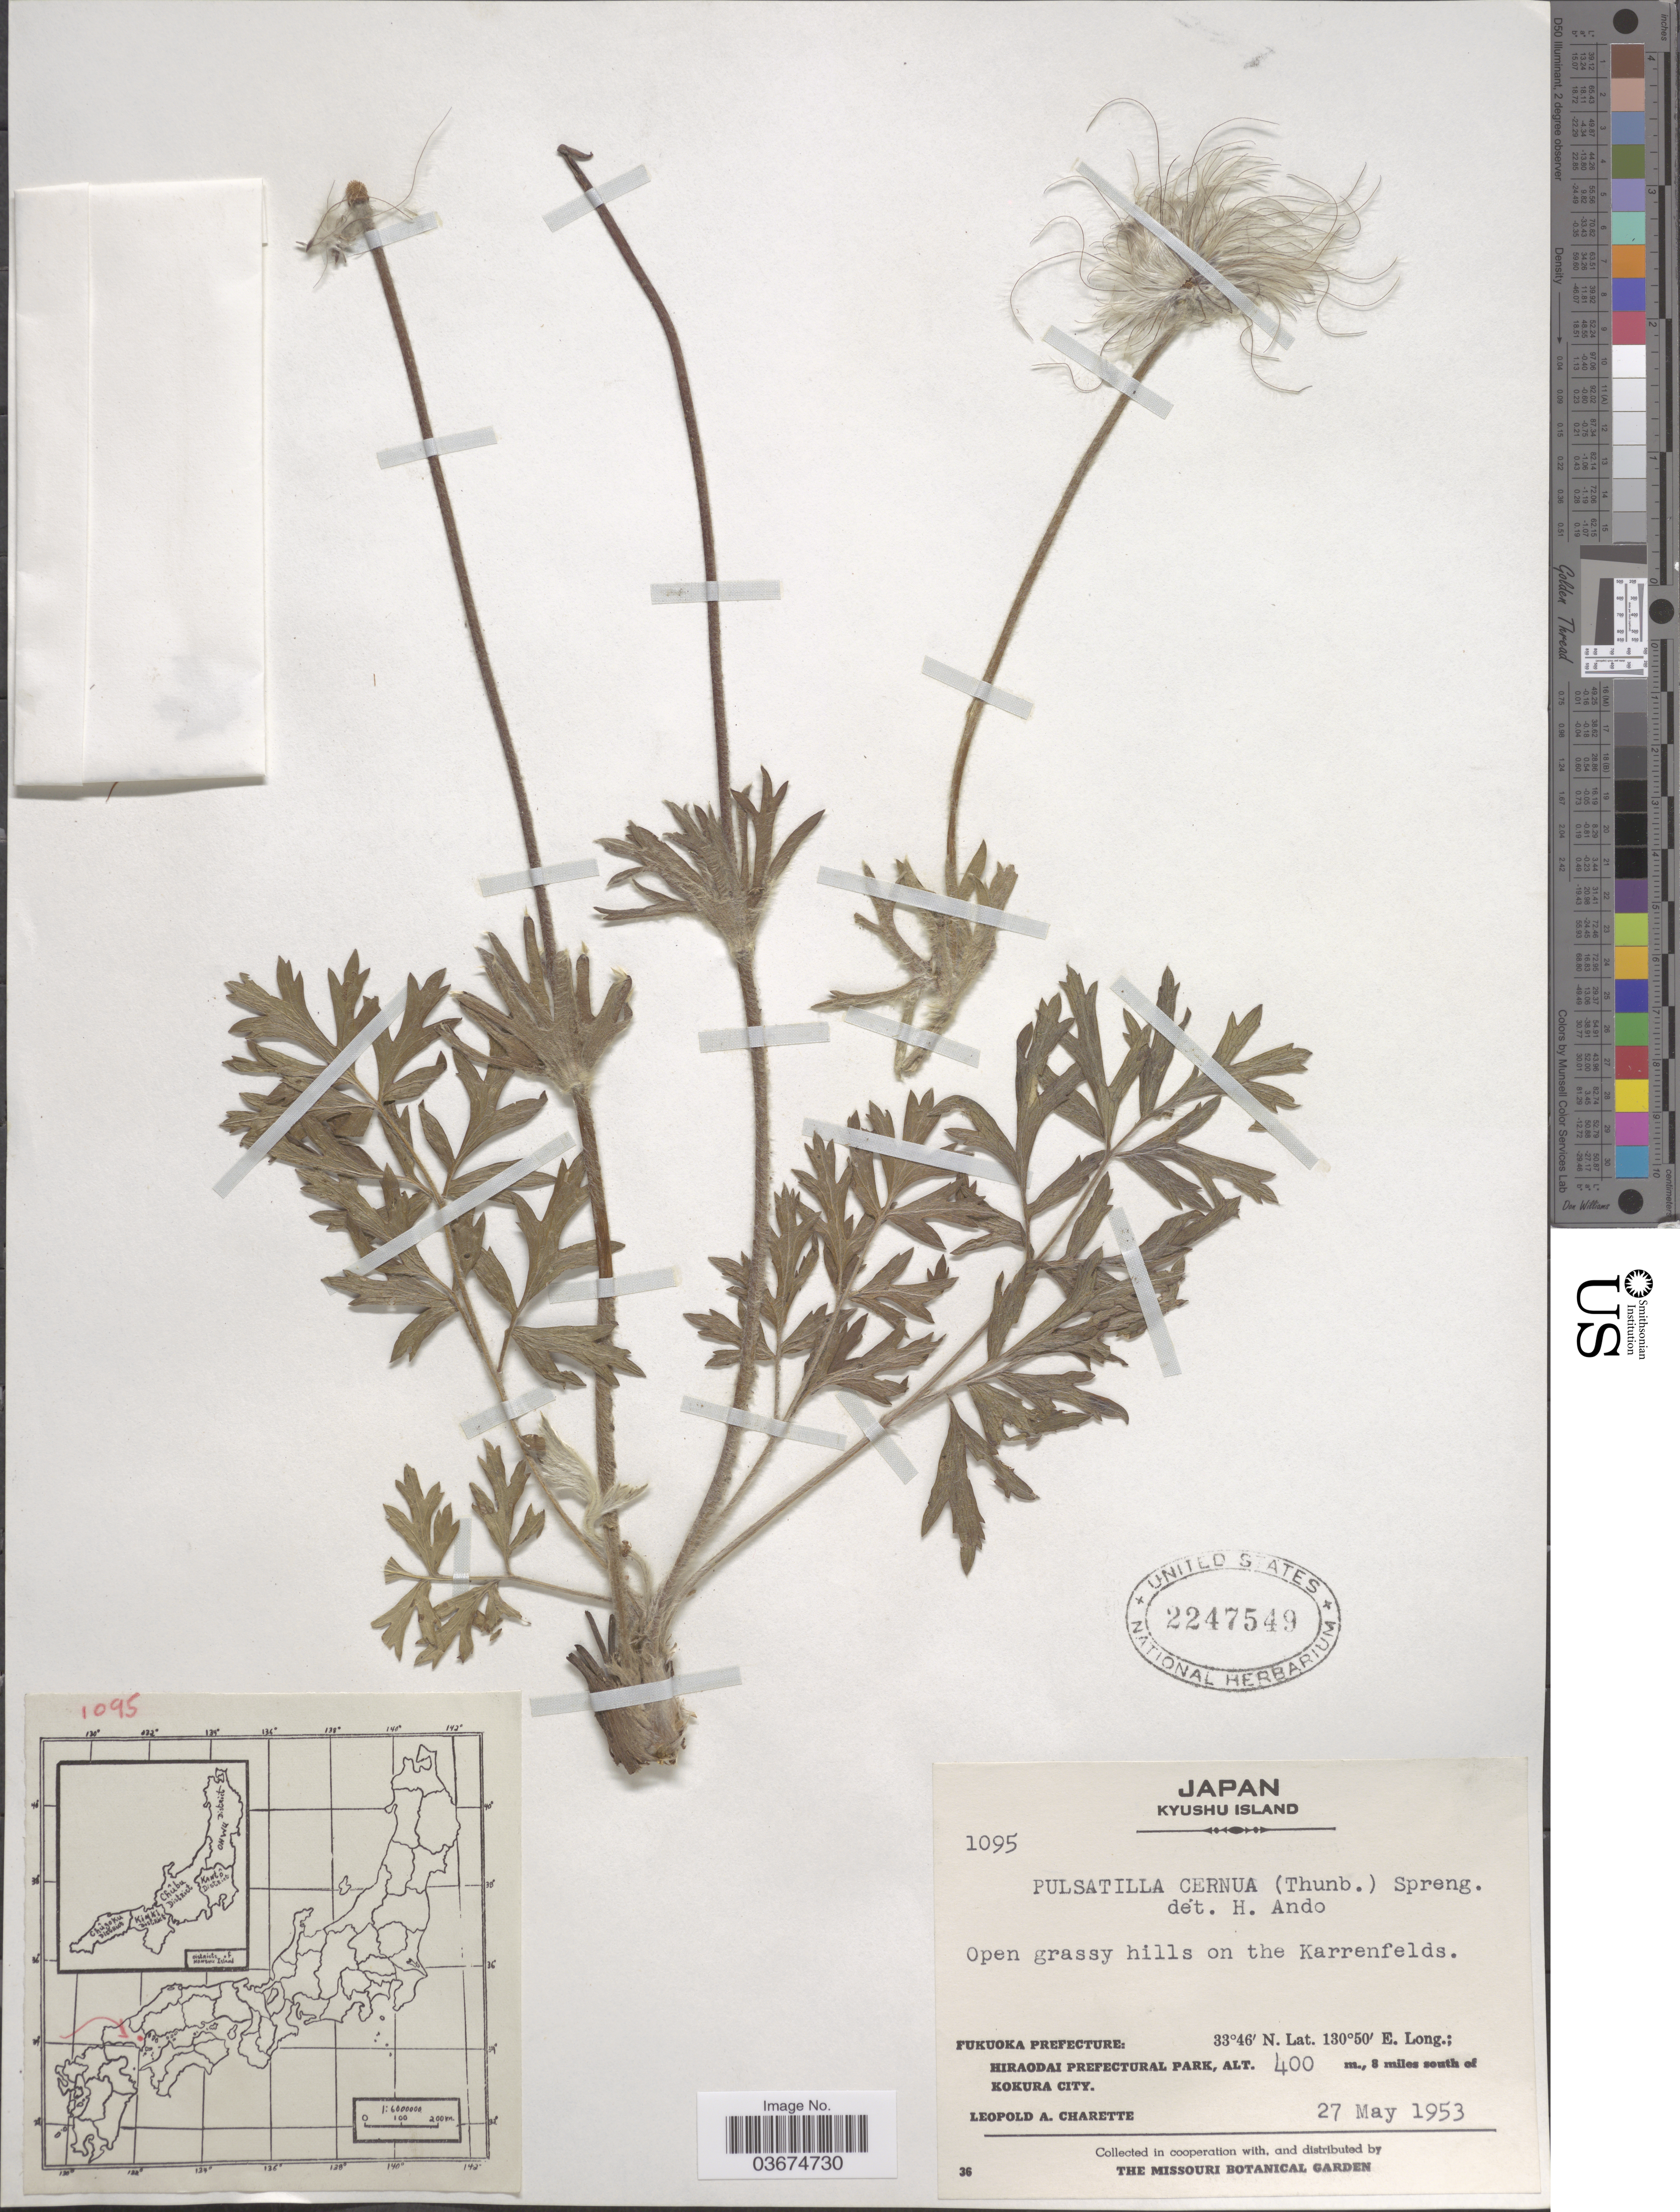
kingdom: Plantae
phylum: Tracheophyta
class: Magnoliopsida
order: Ranunculales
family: Ranunculaceae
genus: Pulsatilla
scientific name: Pulsatilla cernua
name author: (Thunb.) Bercht. & J. Presl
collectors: L. A. Charette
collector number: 1095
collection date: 1953-05-27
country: Japan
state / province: Hukuoka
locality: Kyushu Island. Open grassy hills on the Karrenfelds. Fukuoka Prefecture: Hiraodai Prefectural Park, 8 miles south of Kokura City.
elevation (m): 400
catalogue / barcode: US 2247549